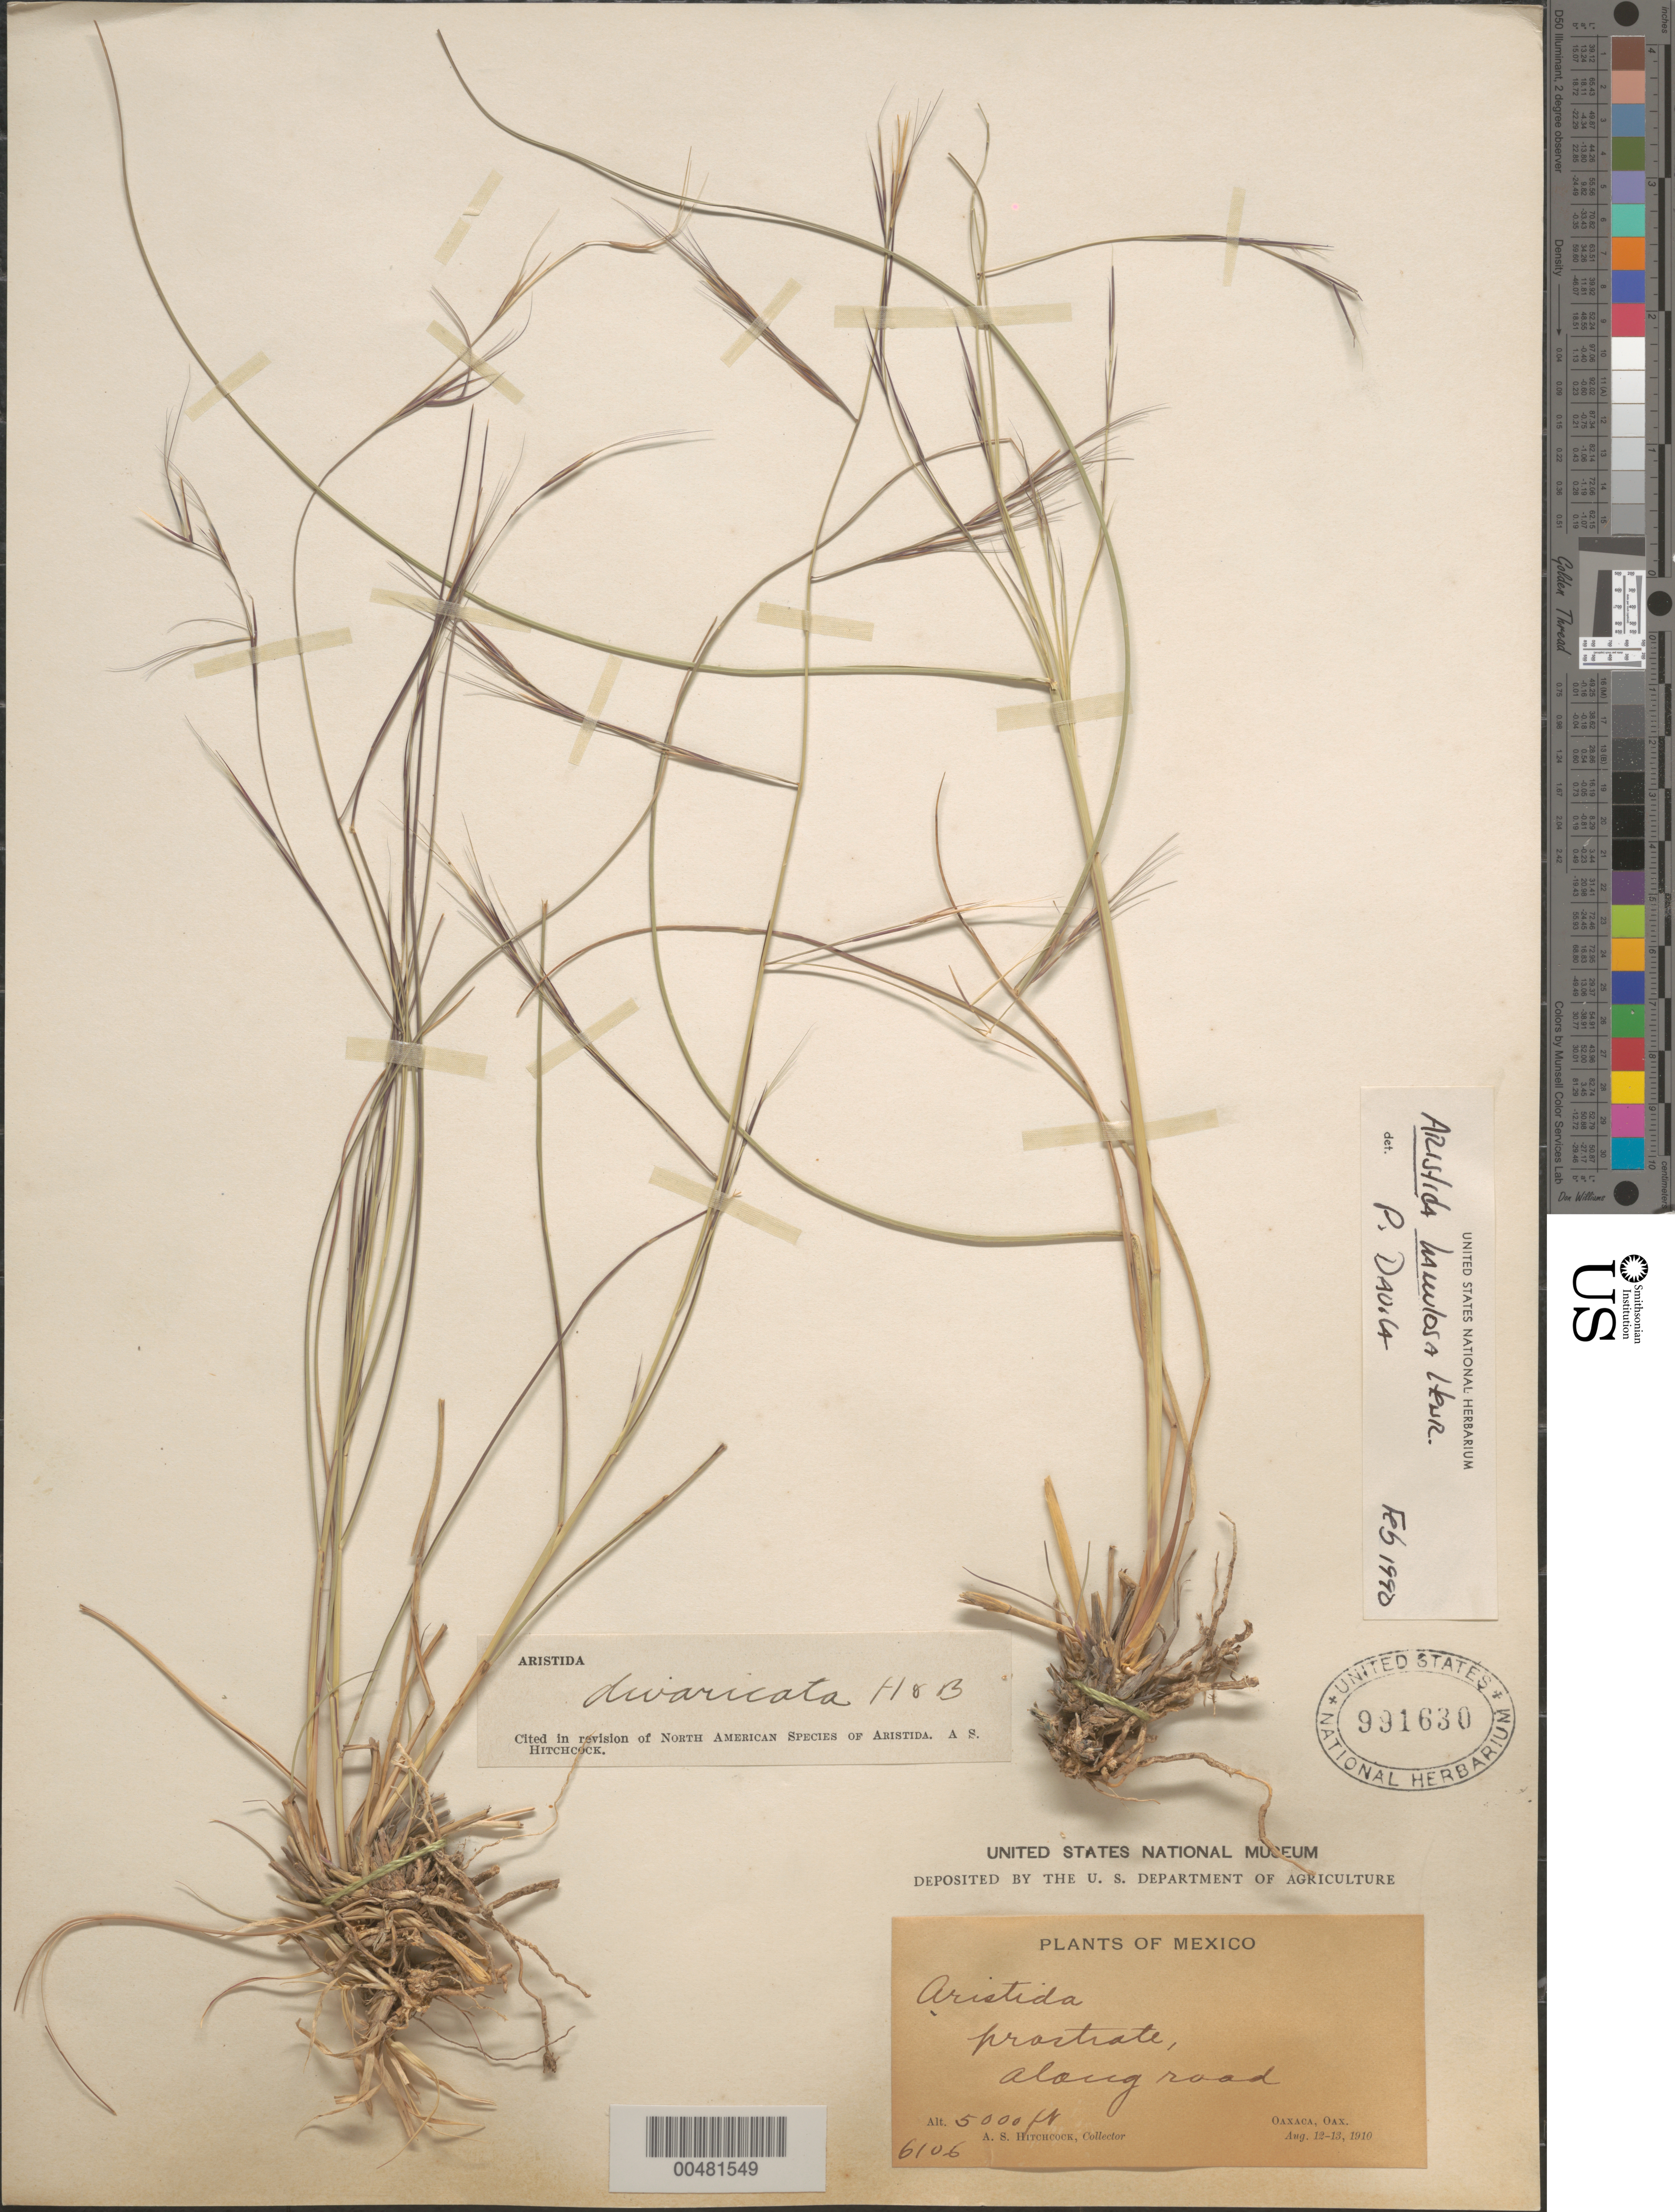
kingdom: Plantae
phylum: Tracheophyta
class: Liliopsida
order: Poales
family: Poaceae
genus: Aristida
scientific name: Aristida hamulosa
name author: Henr.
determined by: Dávila, P. D.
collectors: A. S. Hitchcock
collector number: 6106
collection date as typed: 12 Aug 1910 to 13 Aug 1910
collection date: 1910-08-12/1910-08-13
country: Mexico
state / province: Oaxaca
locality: Oaxaca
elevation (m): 1524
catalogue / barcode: US 991630